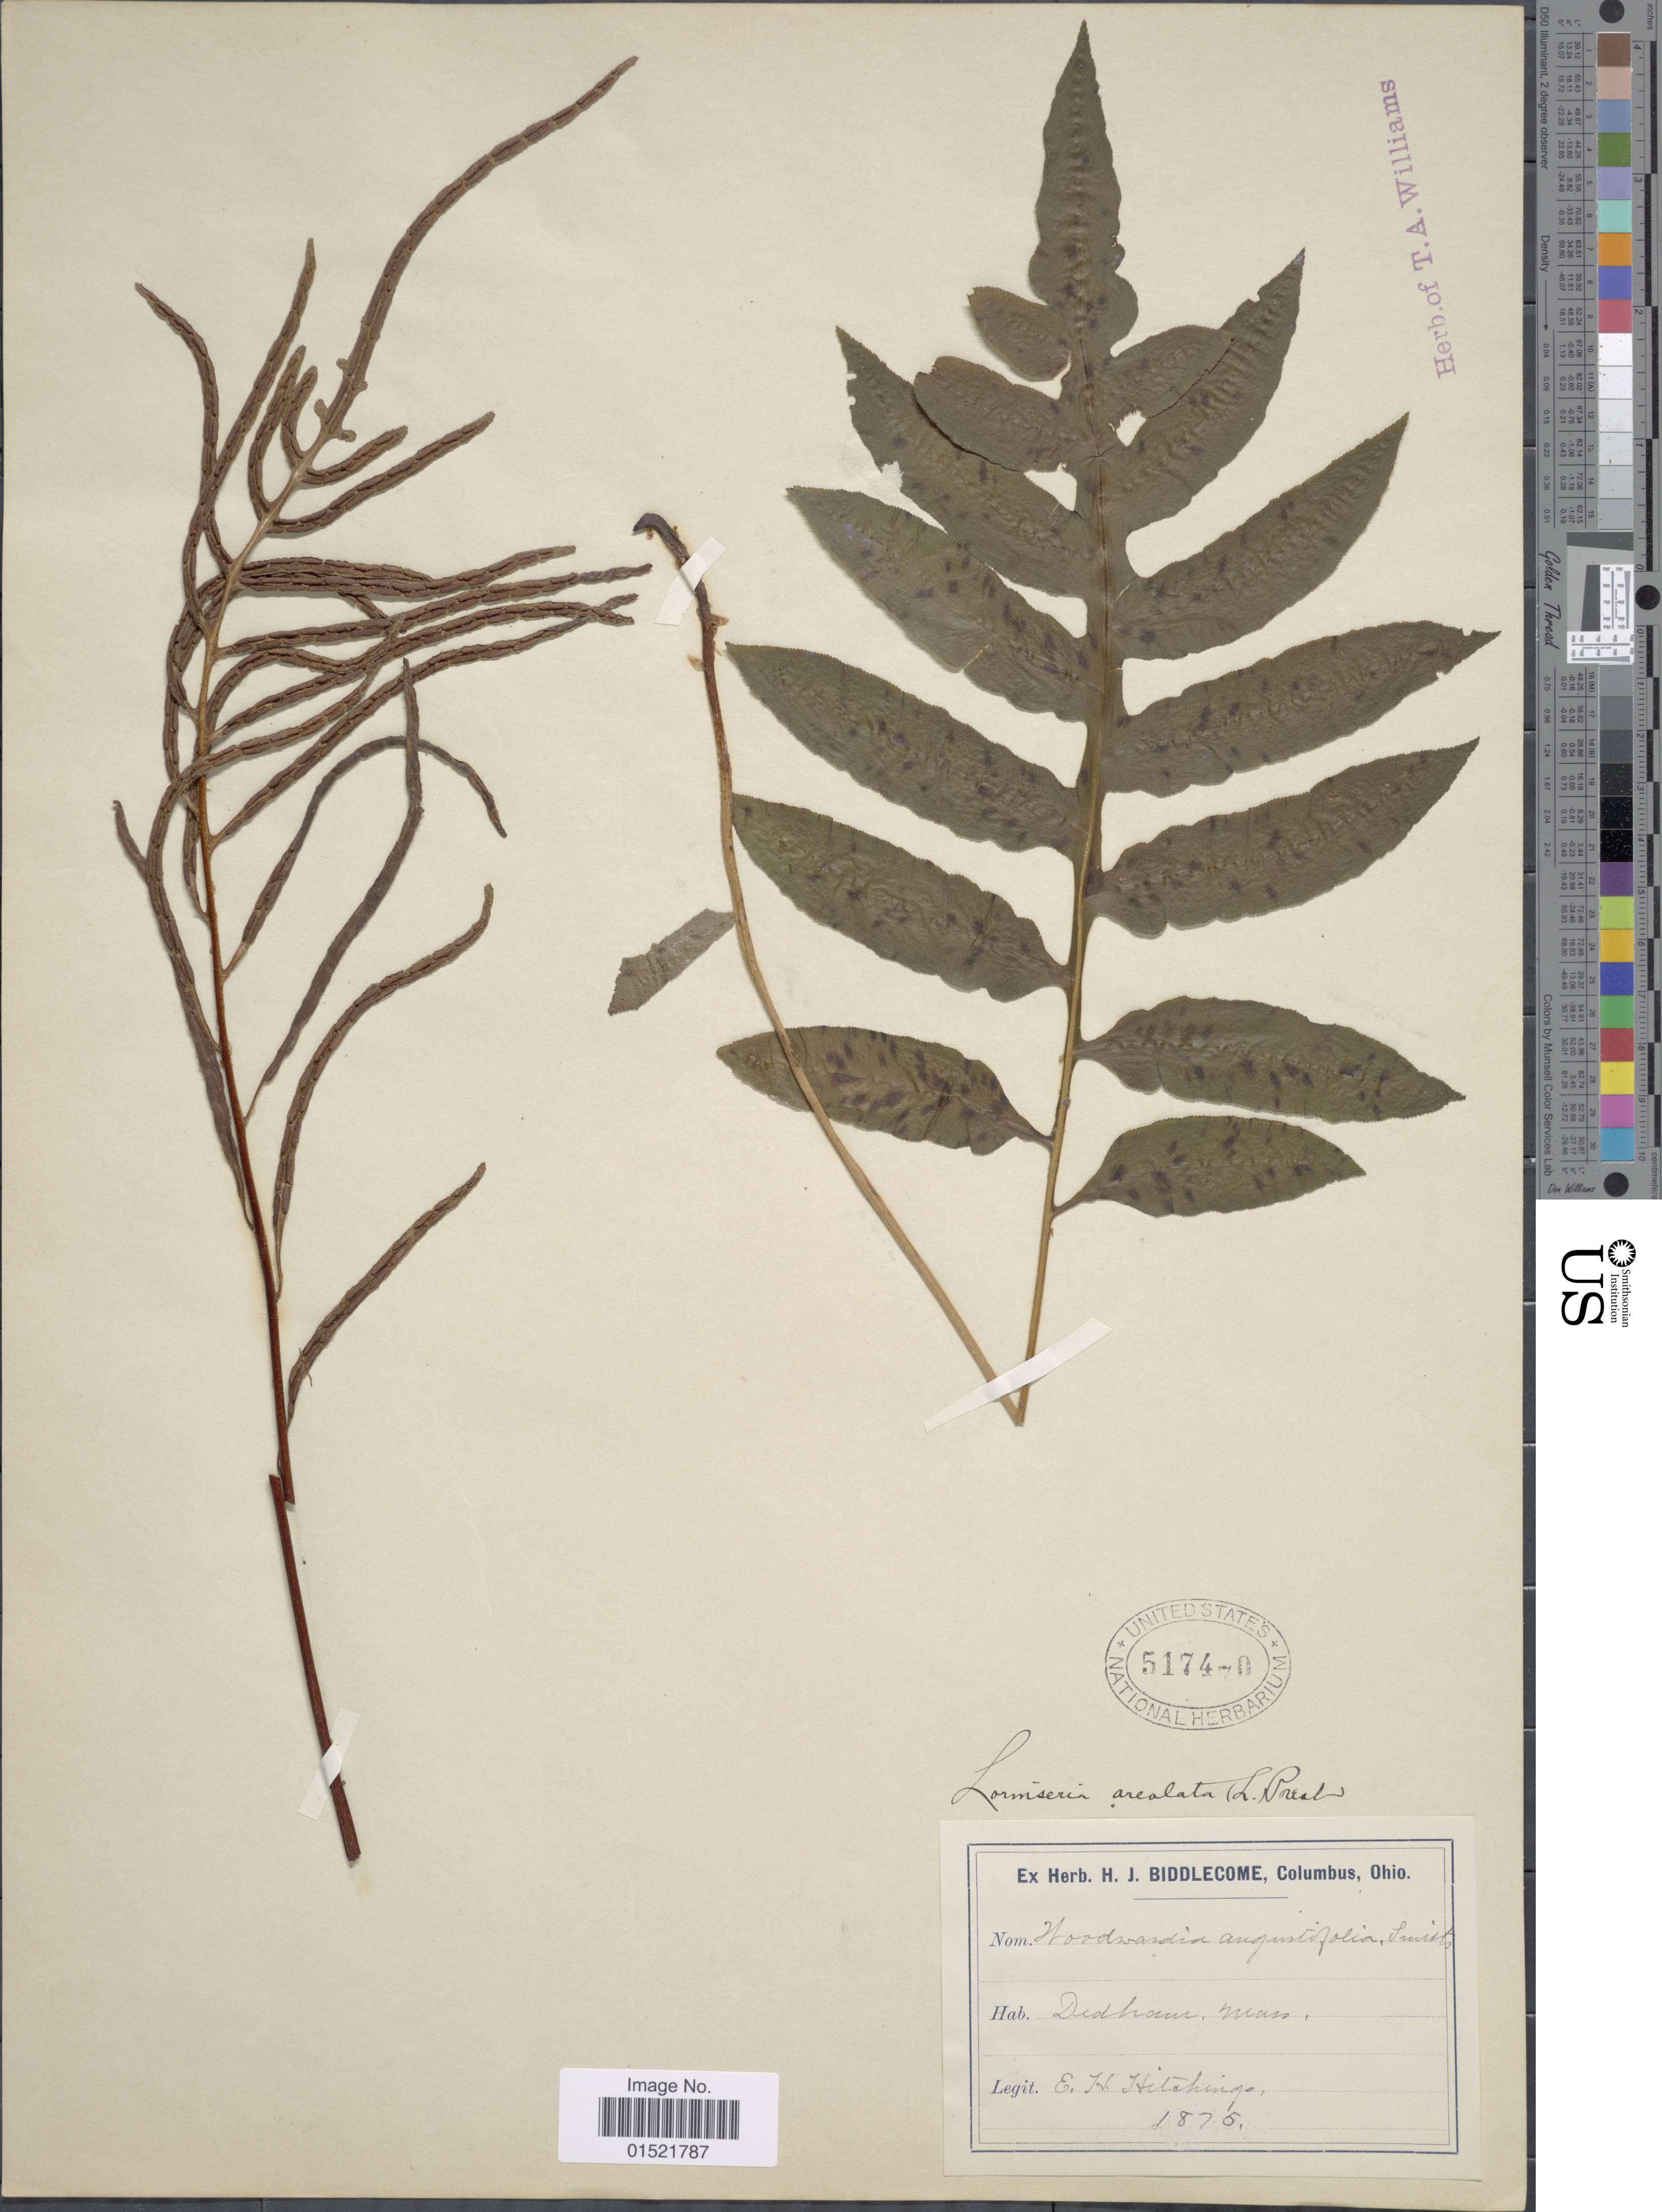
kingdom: Plantae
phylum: Tracheophyta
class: Polypodiopsida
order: Polypodiales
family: Blechnaceae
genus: Woodwardia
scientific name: Woodwardia areolata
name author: (L.) T. Moore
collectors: E. Hitchings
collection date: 1875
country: United States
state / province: Massachusetts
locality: Dedham, Mass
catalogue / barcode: US 517470